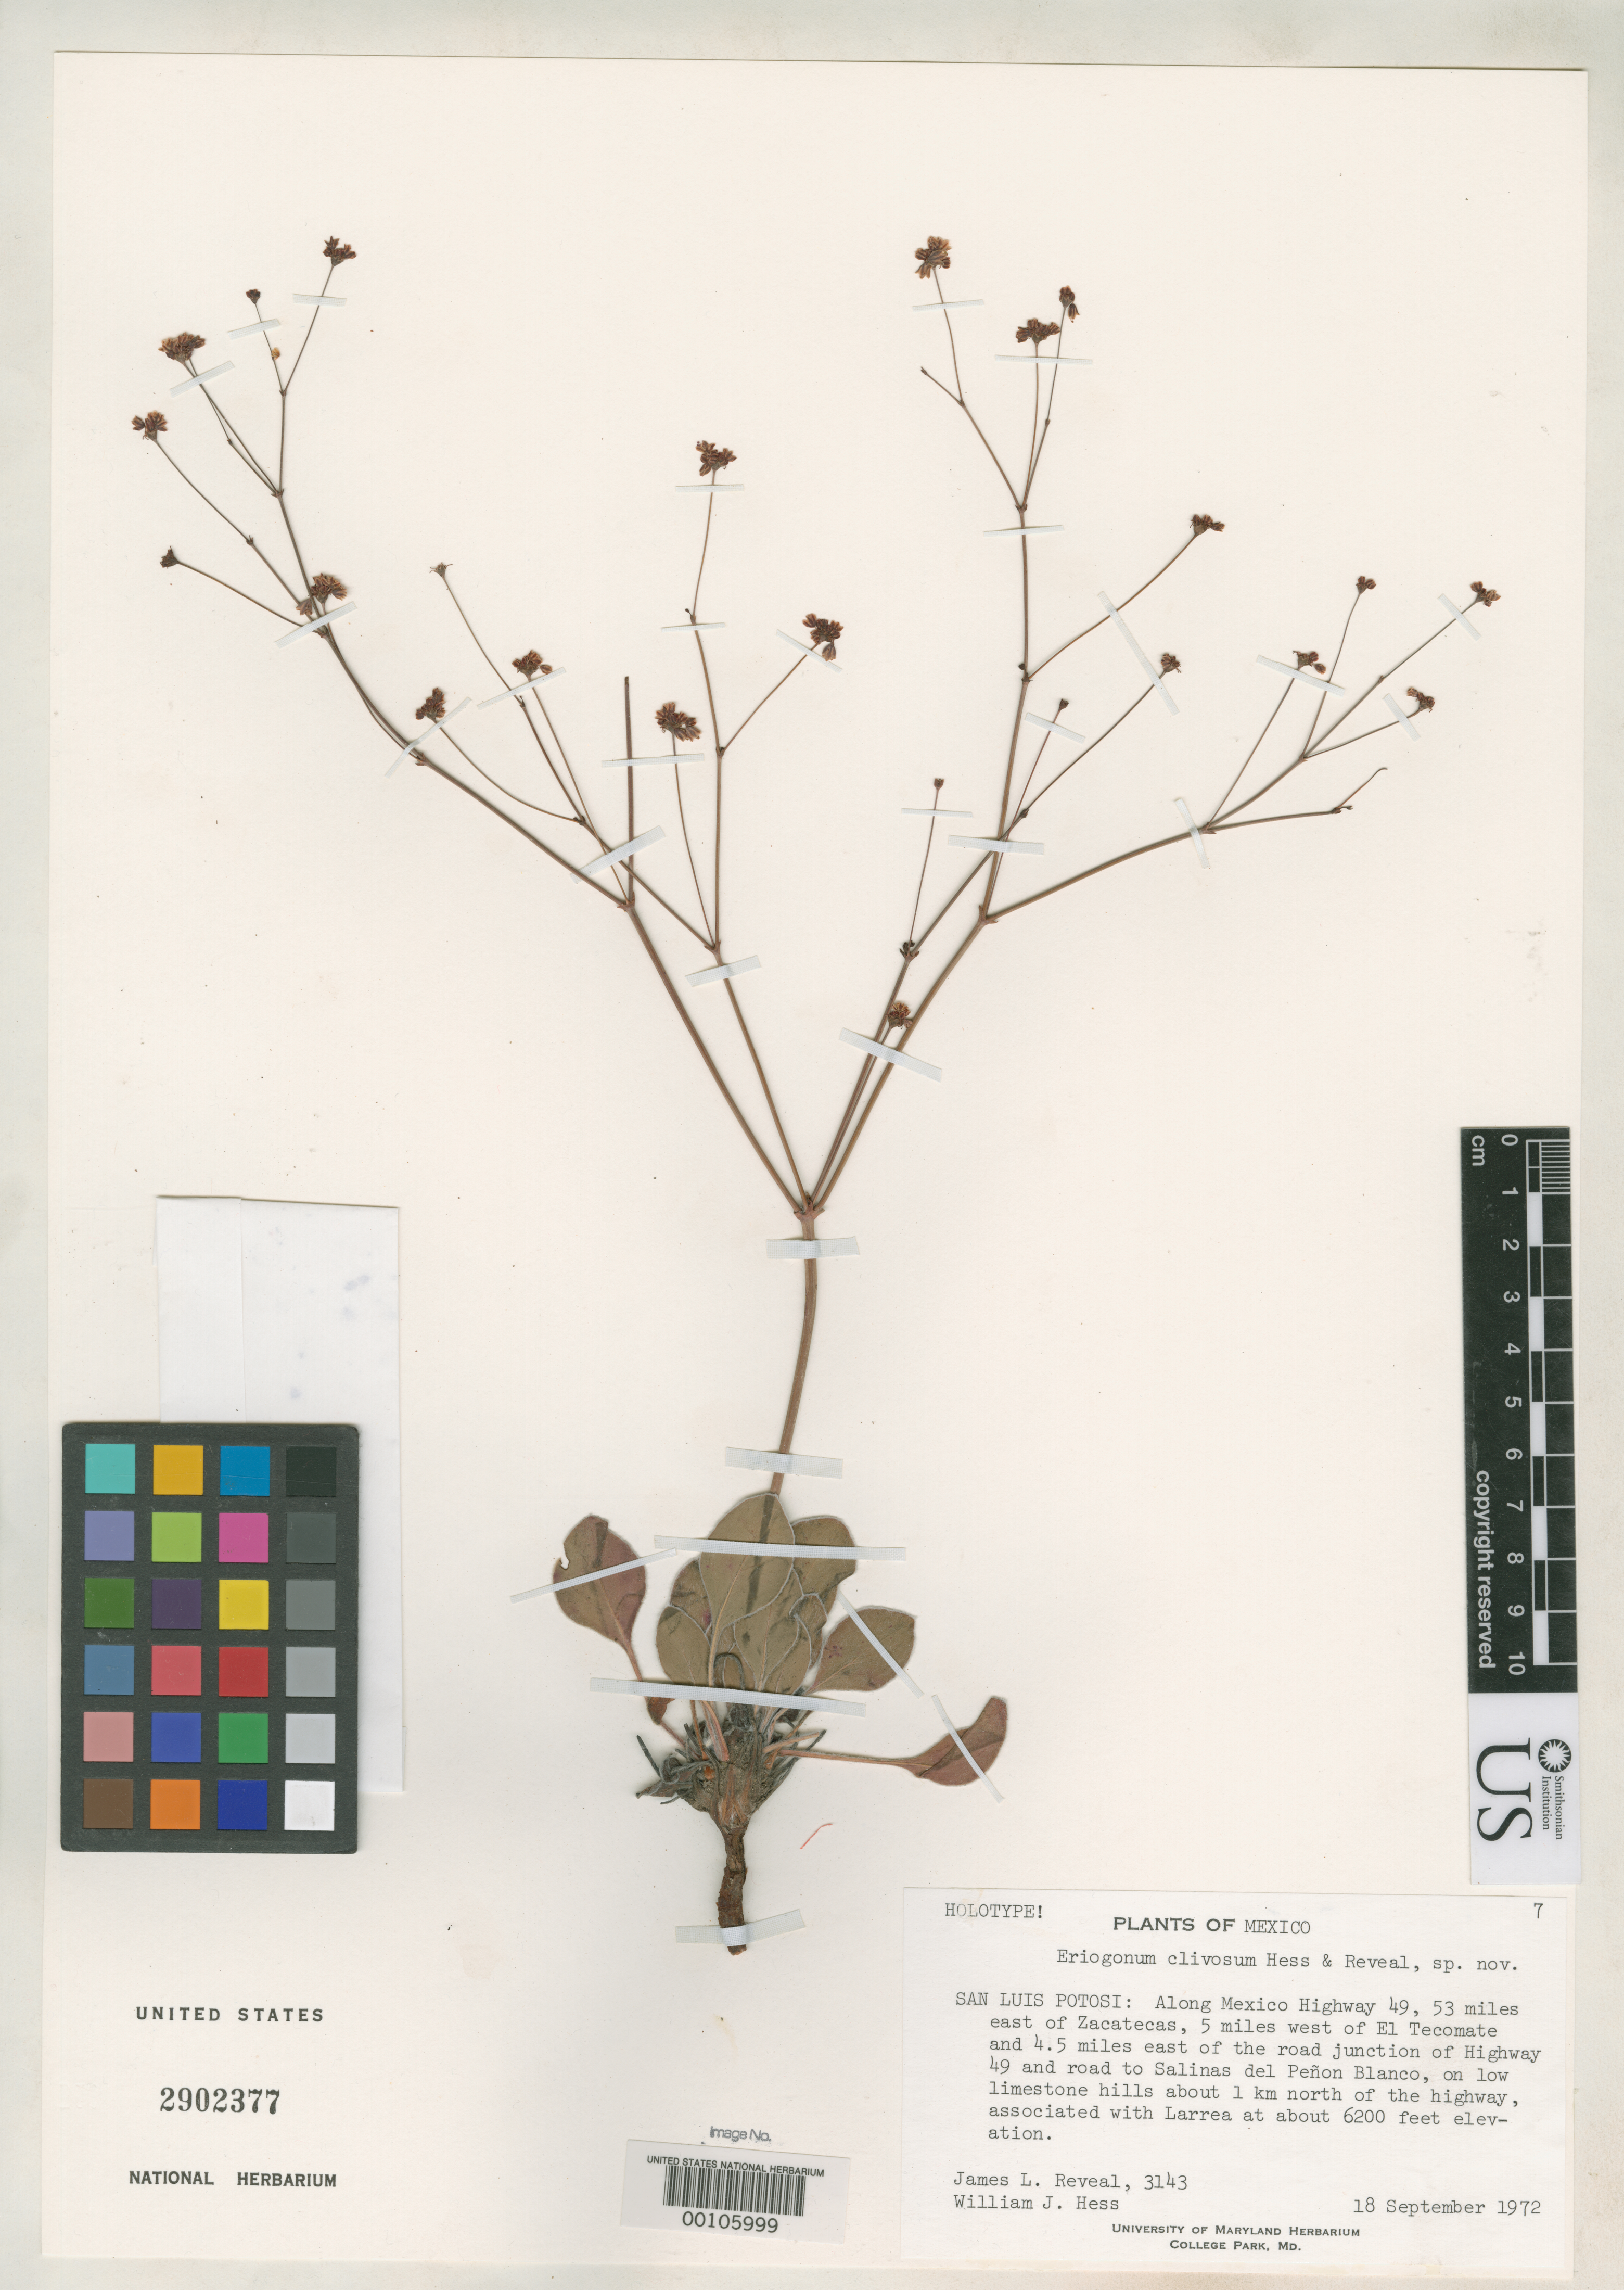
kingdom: Plantae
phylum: Tracheophyta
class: Magnoliopsida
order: Caryophyllales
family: Polygonaceae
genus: Eriogonum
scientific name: Eriogonum clivosum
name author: W.J. Hess & Reveal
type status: Holotype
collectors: J. L. Reveal & W. Hess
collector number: Reveal 3143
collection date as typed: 18 Sep 1972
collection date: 1972-09-18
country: Mexico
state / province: San Luis Potosi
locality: Along Mexico hwy. 49, E of Zacatecas and W of El Tecomate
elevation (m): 1890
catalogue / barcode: US 2902377